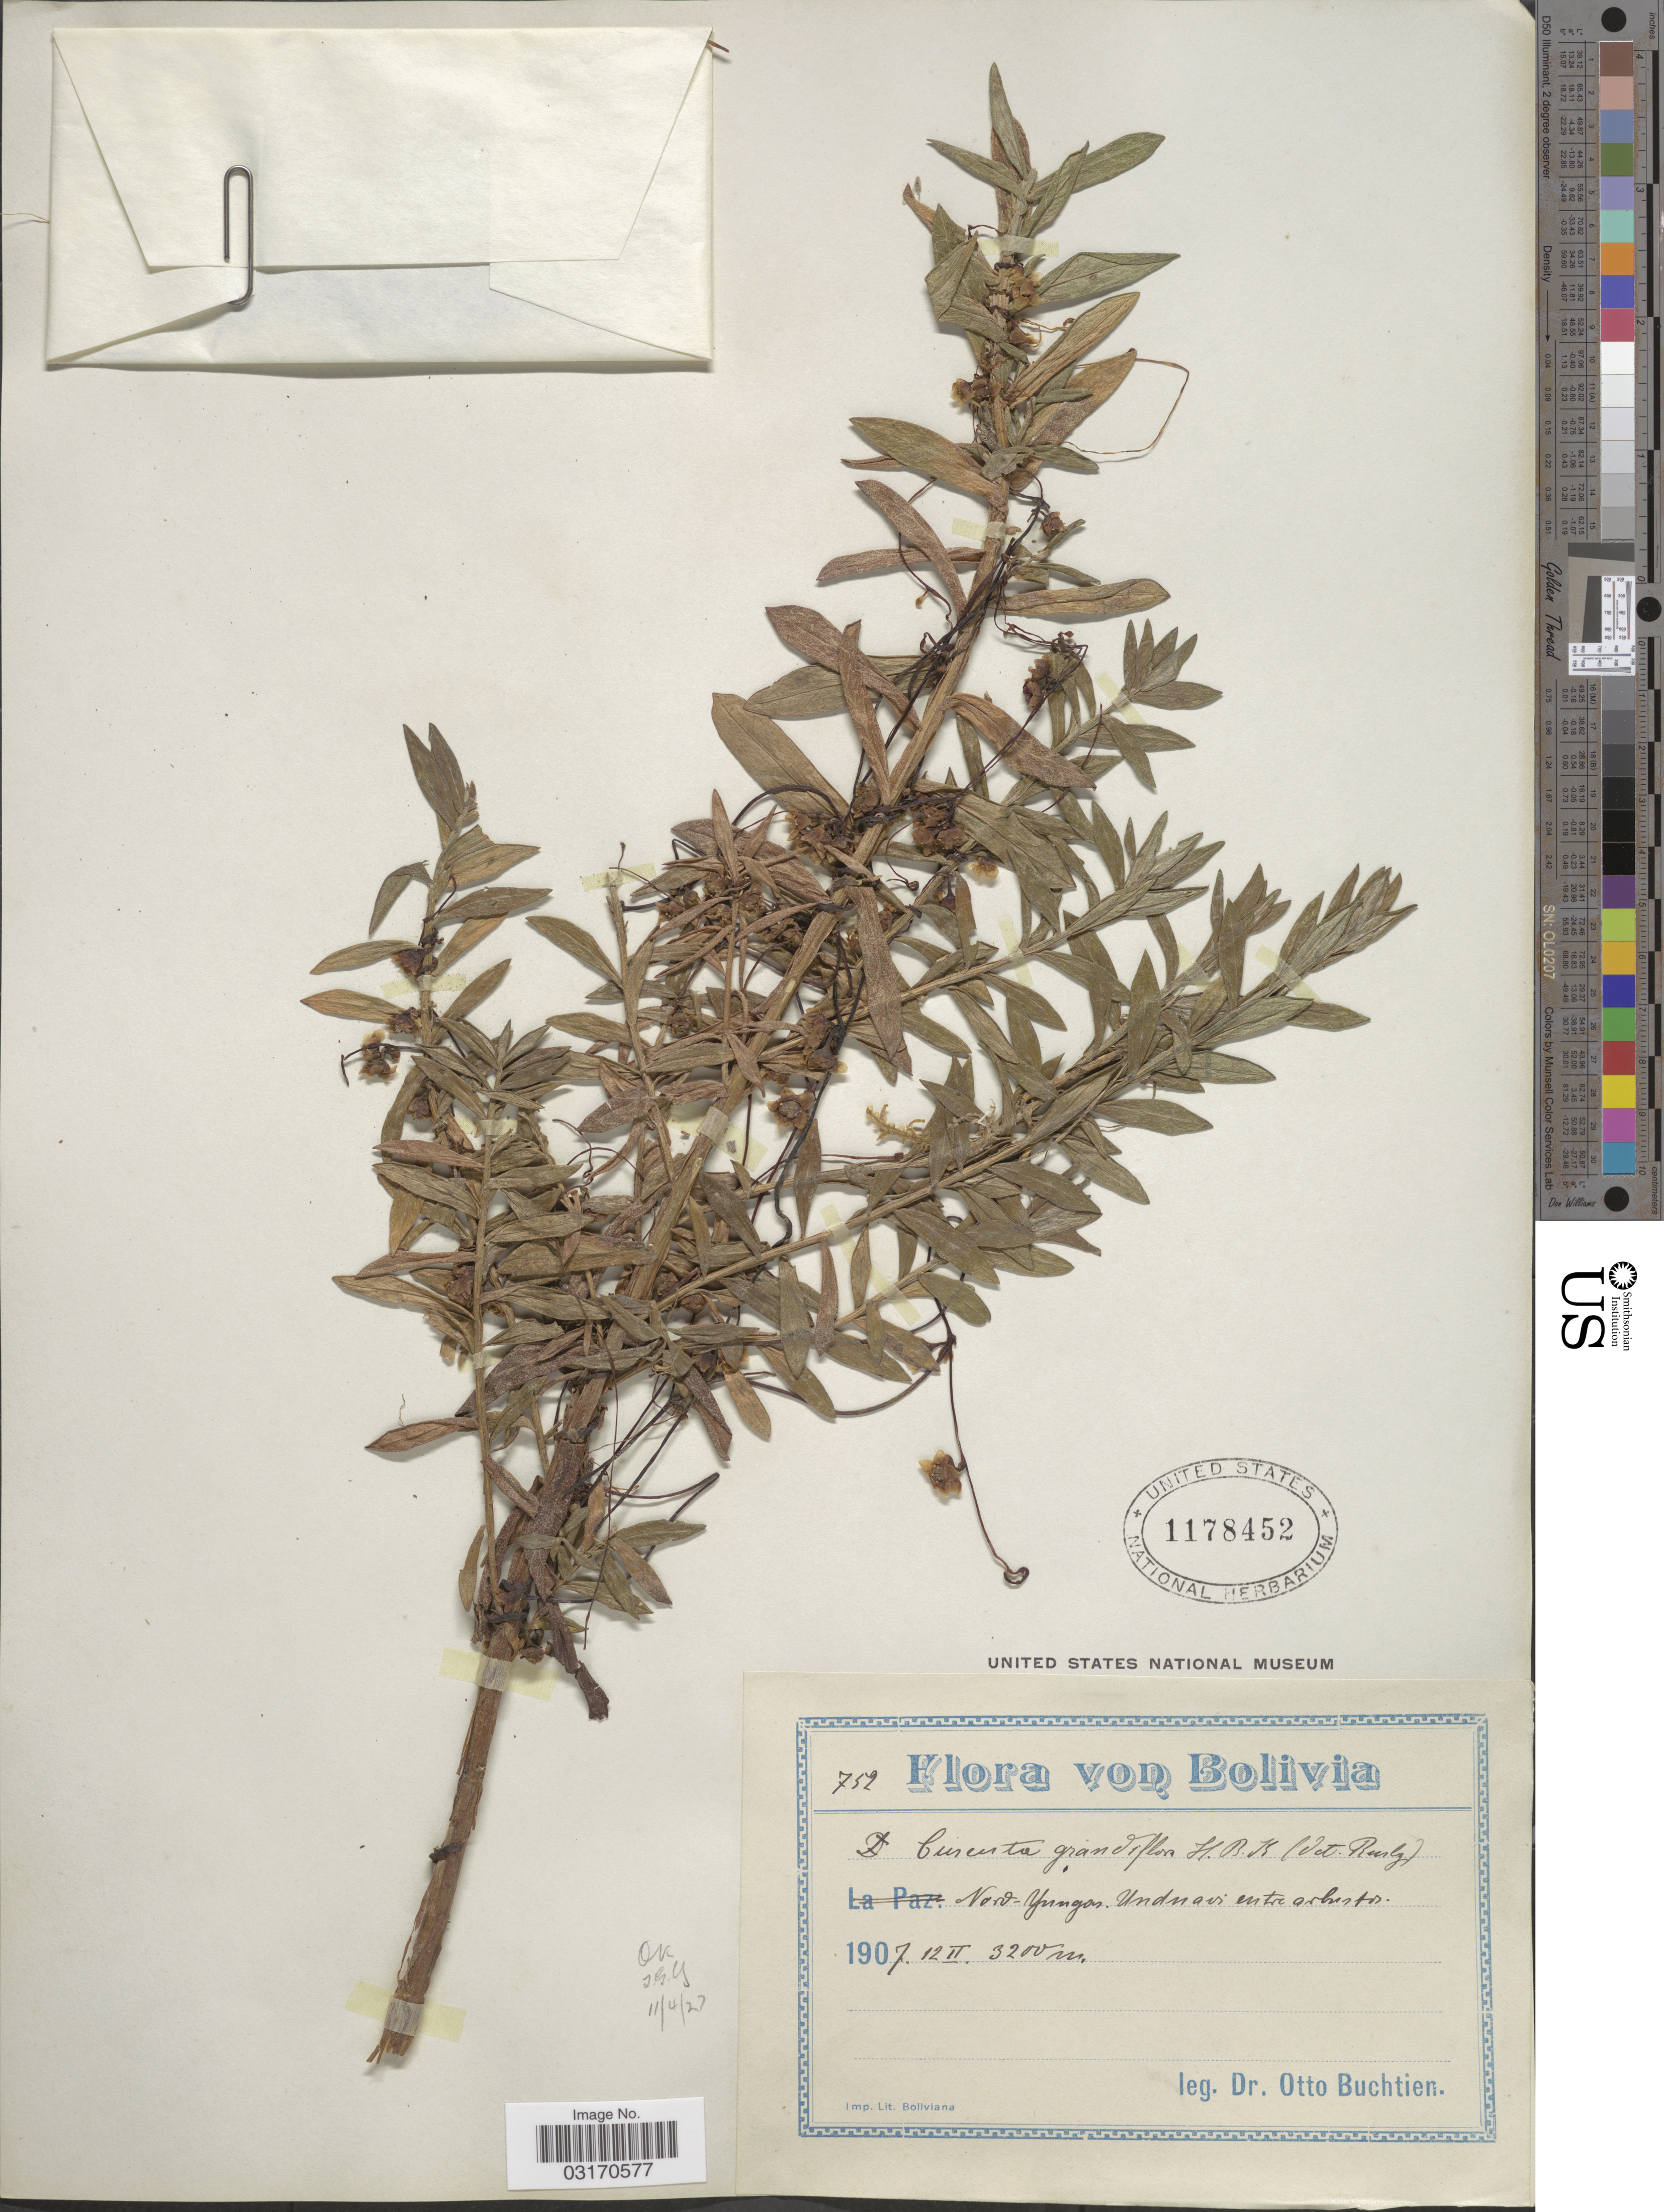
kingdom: Plantae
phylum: Tracheophyta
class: Magnoliopsida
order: Solanales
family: Convolvulaceae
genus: Cuscuta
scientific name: Cuscuta grandiflora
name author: Kunth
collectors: O. Buchtien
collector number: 752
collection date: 1907-02-12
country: Bolivia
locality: Nord-Yungas. Unduavi.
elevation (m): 3200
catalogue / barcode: US 1178452